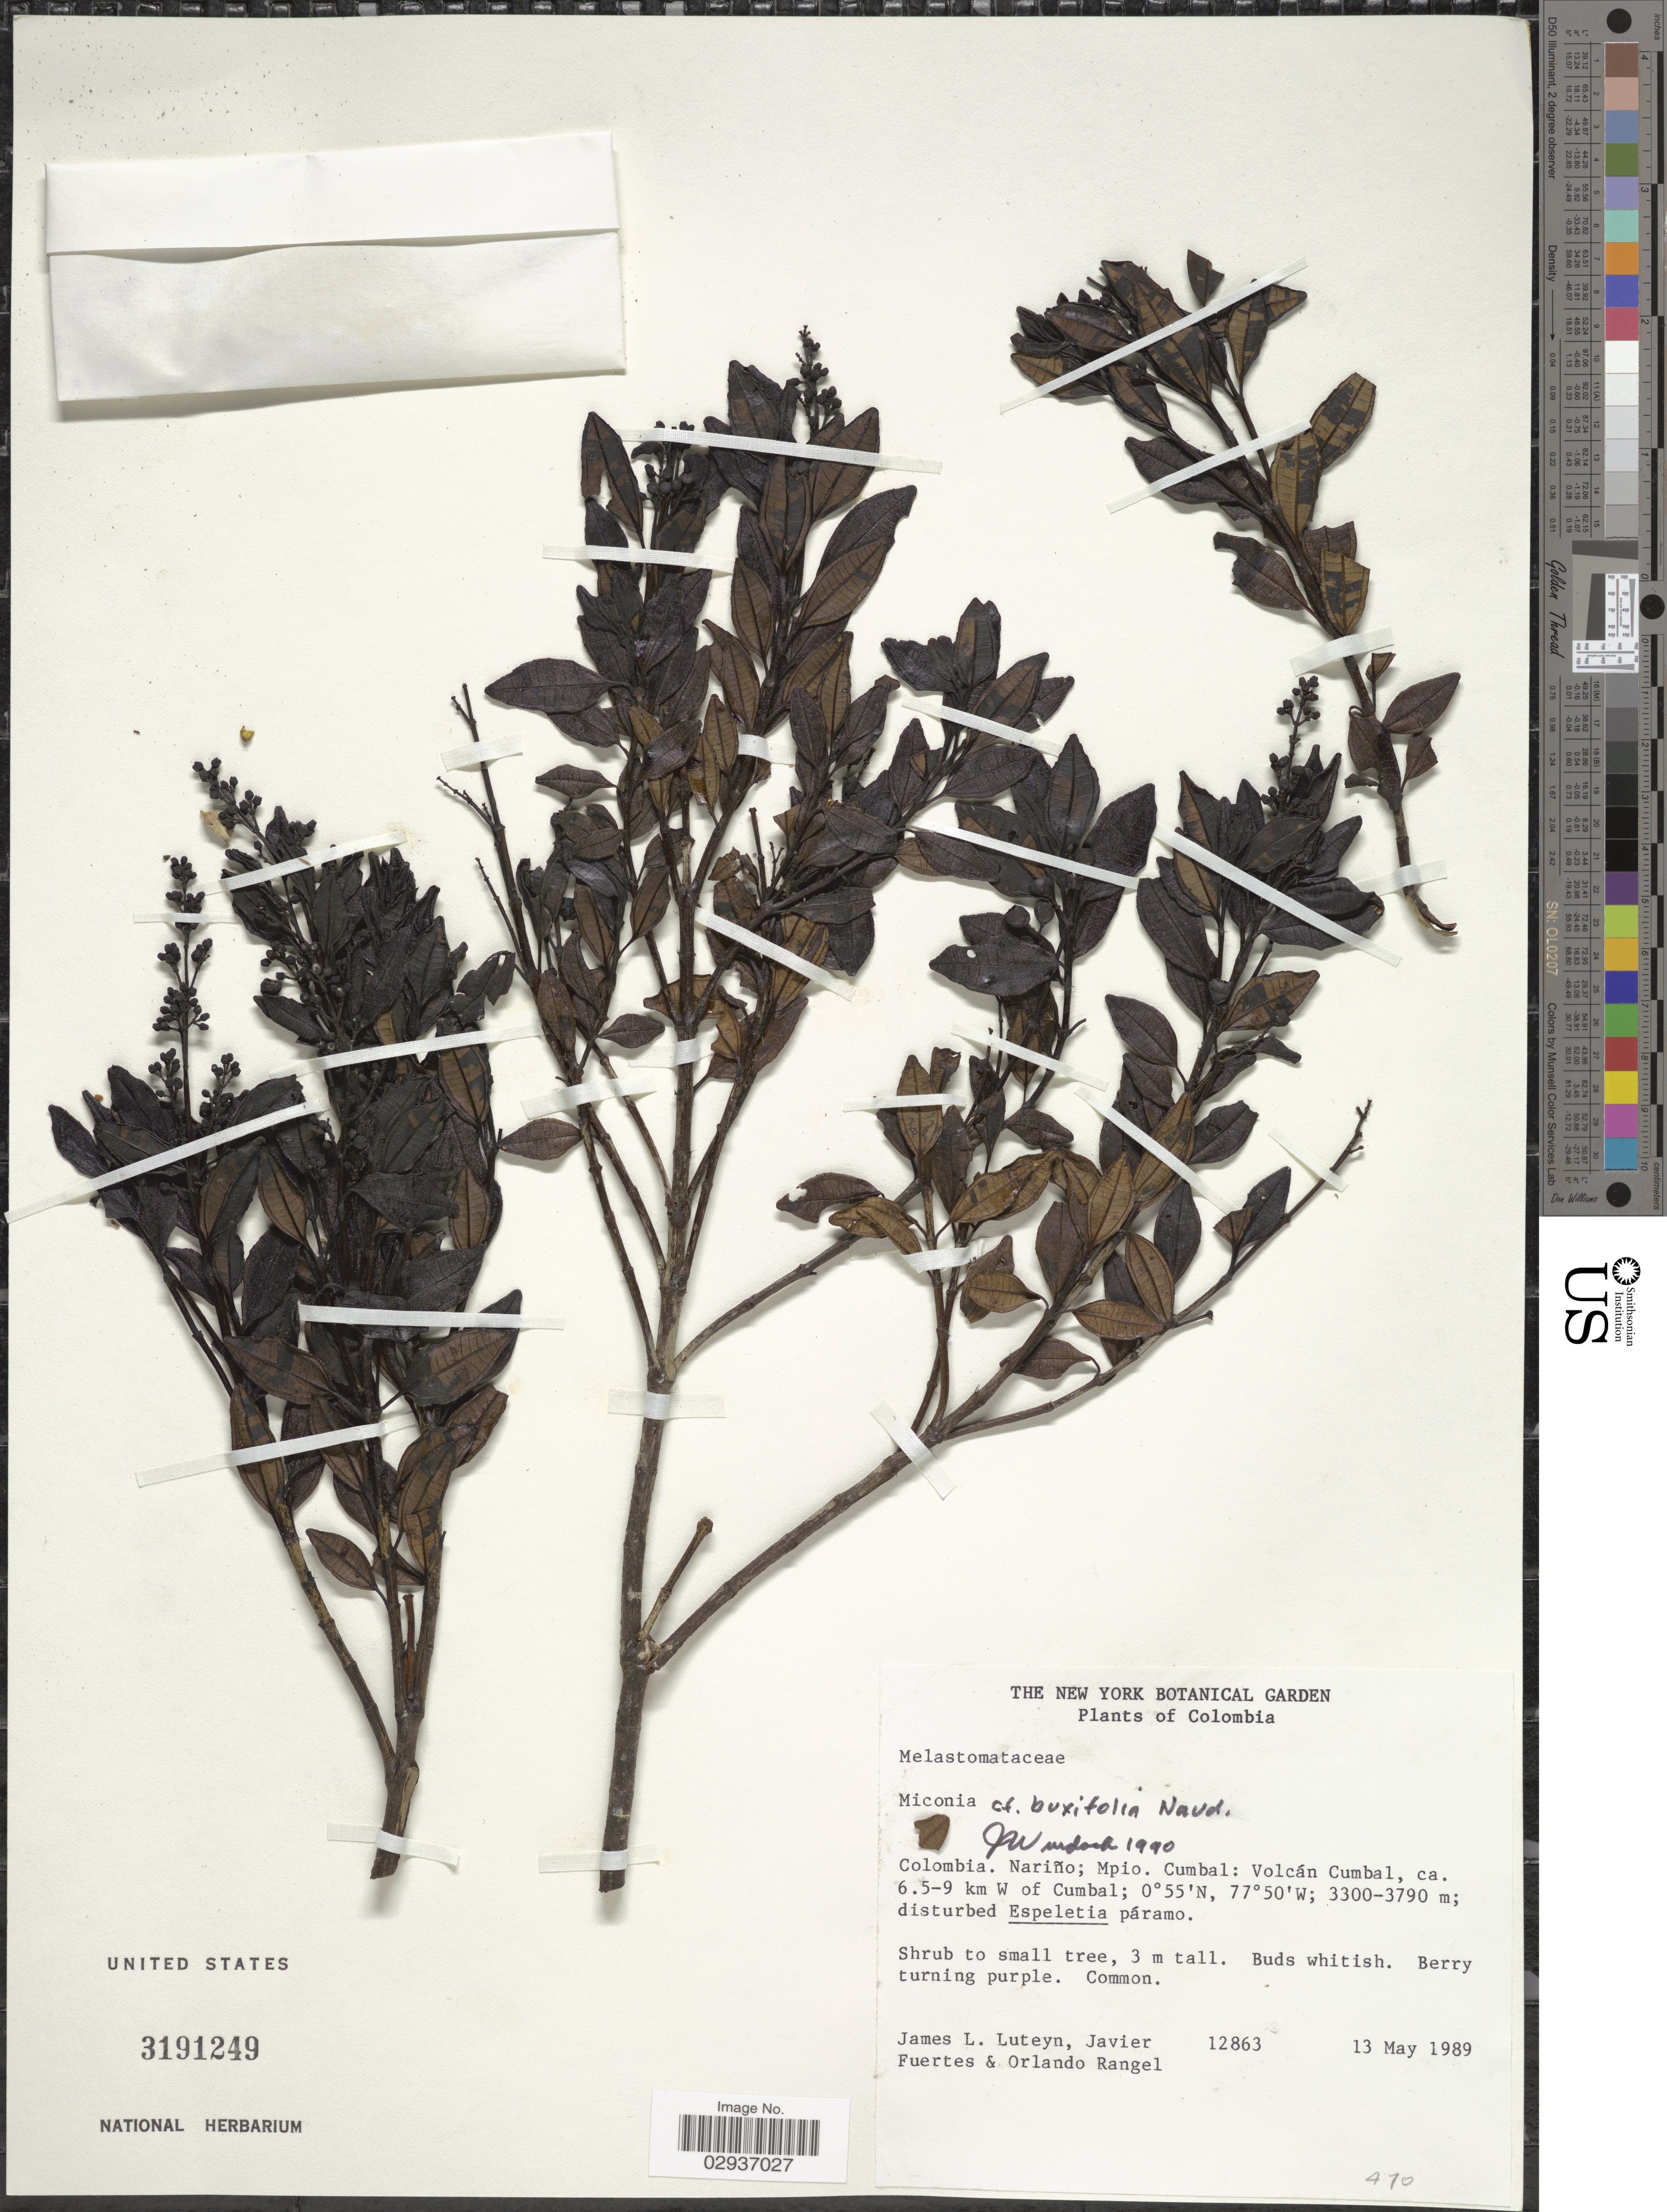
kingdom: Plantae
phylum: Tracheophyta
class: Magnoliopsida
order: Myrtales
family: Melastomataceae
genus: Miconia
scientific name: Miconia buxifolia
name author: Naudin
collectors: J. L. Luteyn, J. Fuertes & O. Rangel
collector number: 12863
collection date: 1989-05-13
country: Colombia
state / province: Nariño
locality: Nariño; Mpio. Cumbal: Volcán Cumbal, ca. 6.5-9 km W of Cumbal.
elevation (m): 3300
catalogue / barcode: US 3191249